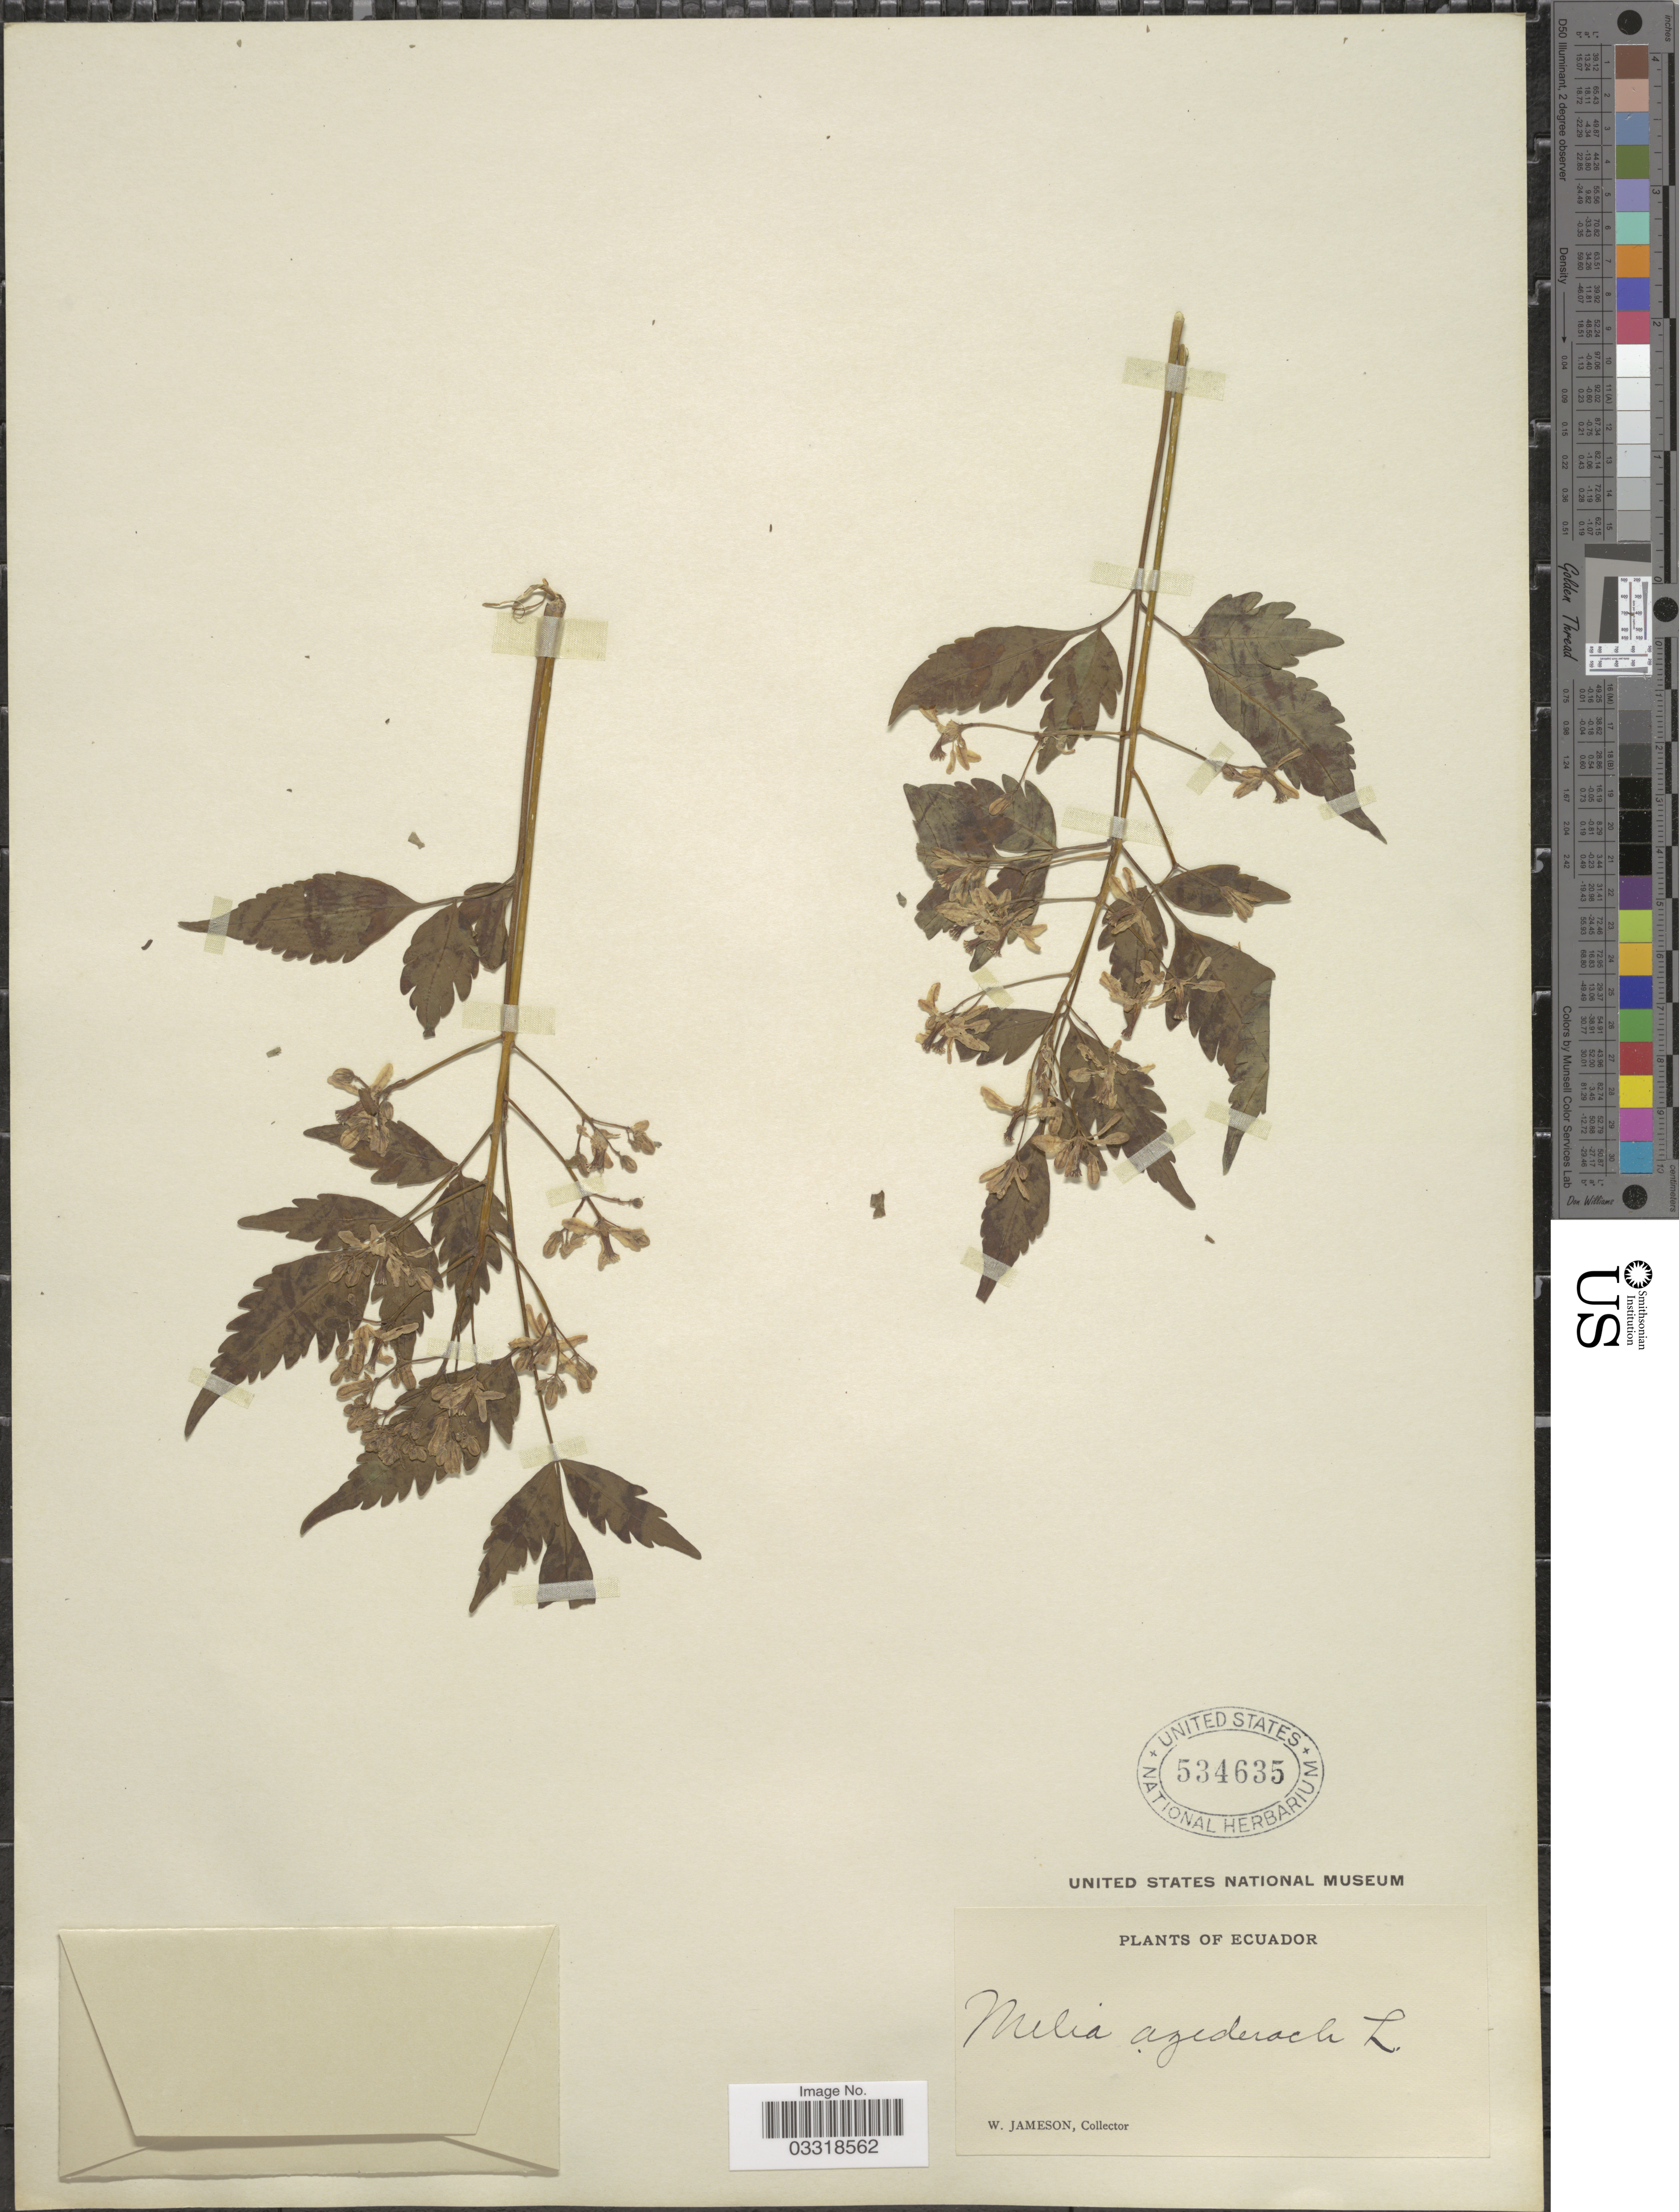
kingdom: Plantae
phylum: Tracheophyta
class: Magnoliopsida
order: Sapindales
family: Meliaceae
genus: Melia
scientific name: Melia azedarach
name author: L.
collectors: W. Jameson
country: Ecuador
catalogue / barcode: US 534635